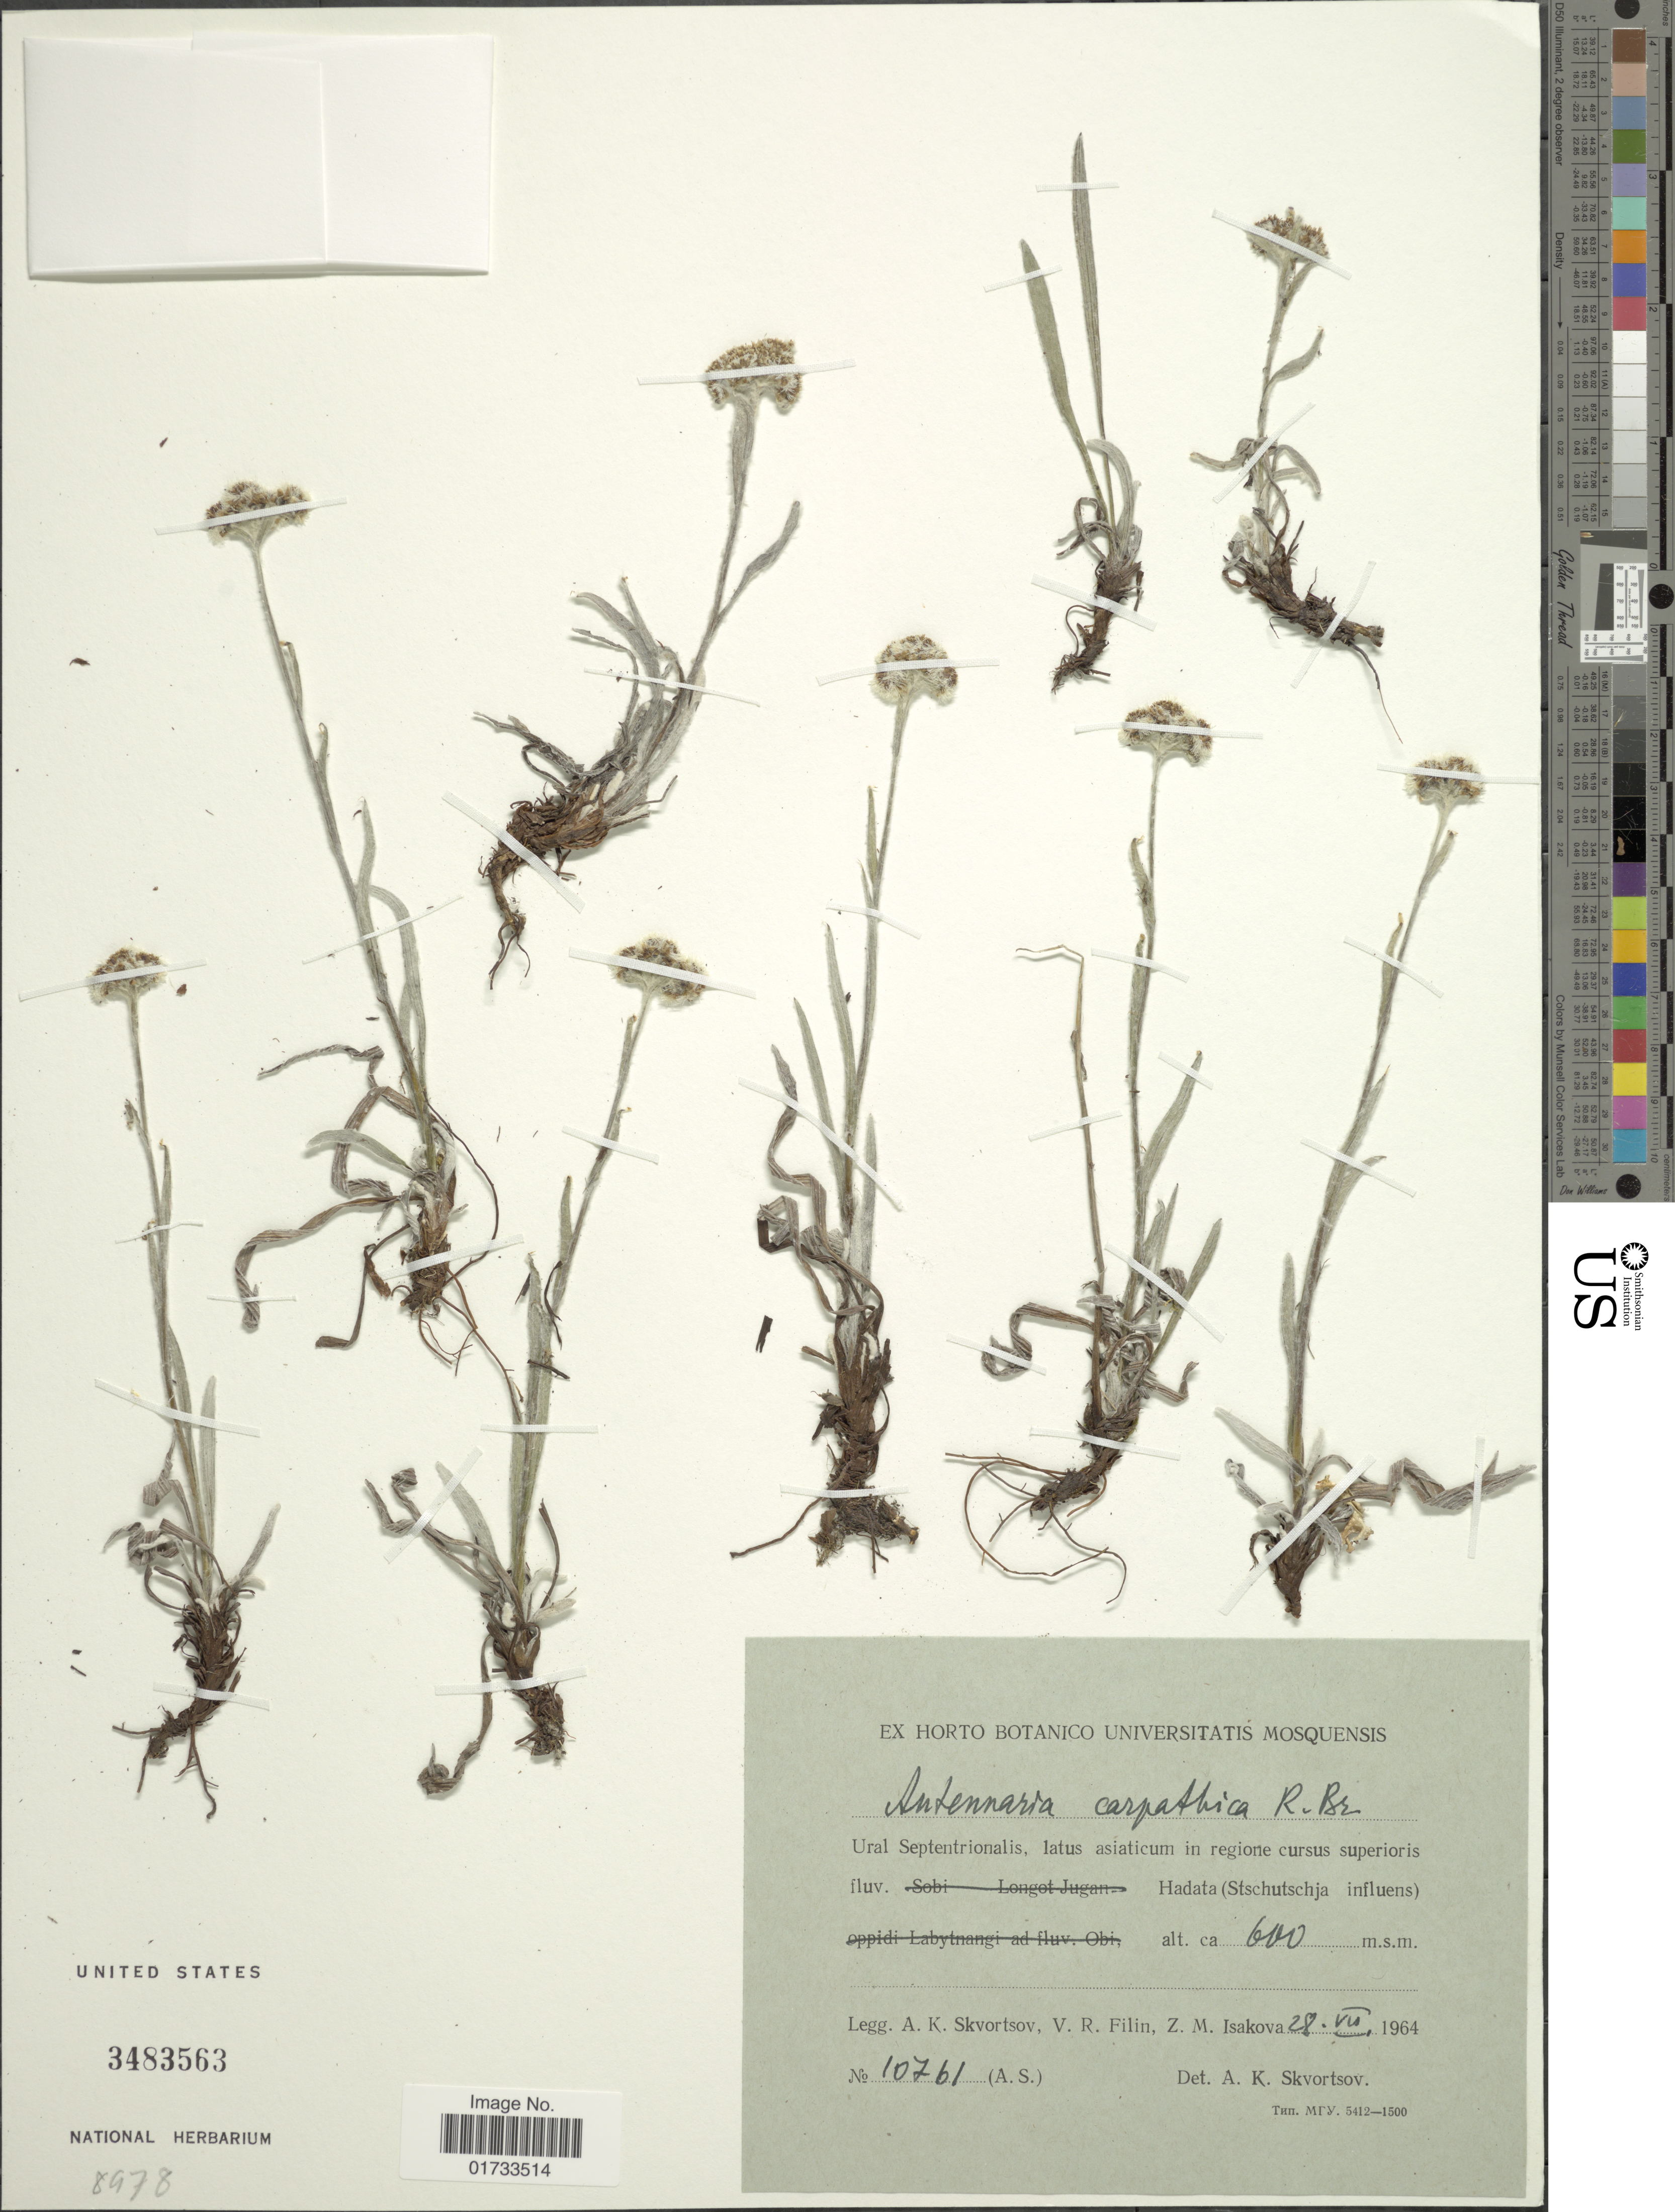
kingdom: Plantae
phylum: Tracheophyta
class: Magnoliopsida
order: Asterales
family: Asteraceae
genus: Antennaria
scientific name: Antennaria carpatica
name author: (Wahlenb.) Williams & Fingerh.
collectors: A. K. Skvortsov, V. Filin & Z. Isakova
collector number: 10761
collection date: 1964-07-28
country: Russian Federation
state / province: Yamalo-Nenets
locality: Ural Septentrionalis, latus asiaticum in regione cursus superioris fluv. Hadata (Stschutschja influens)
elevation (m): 600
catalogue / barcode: US 3483563